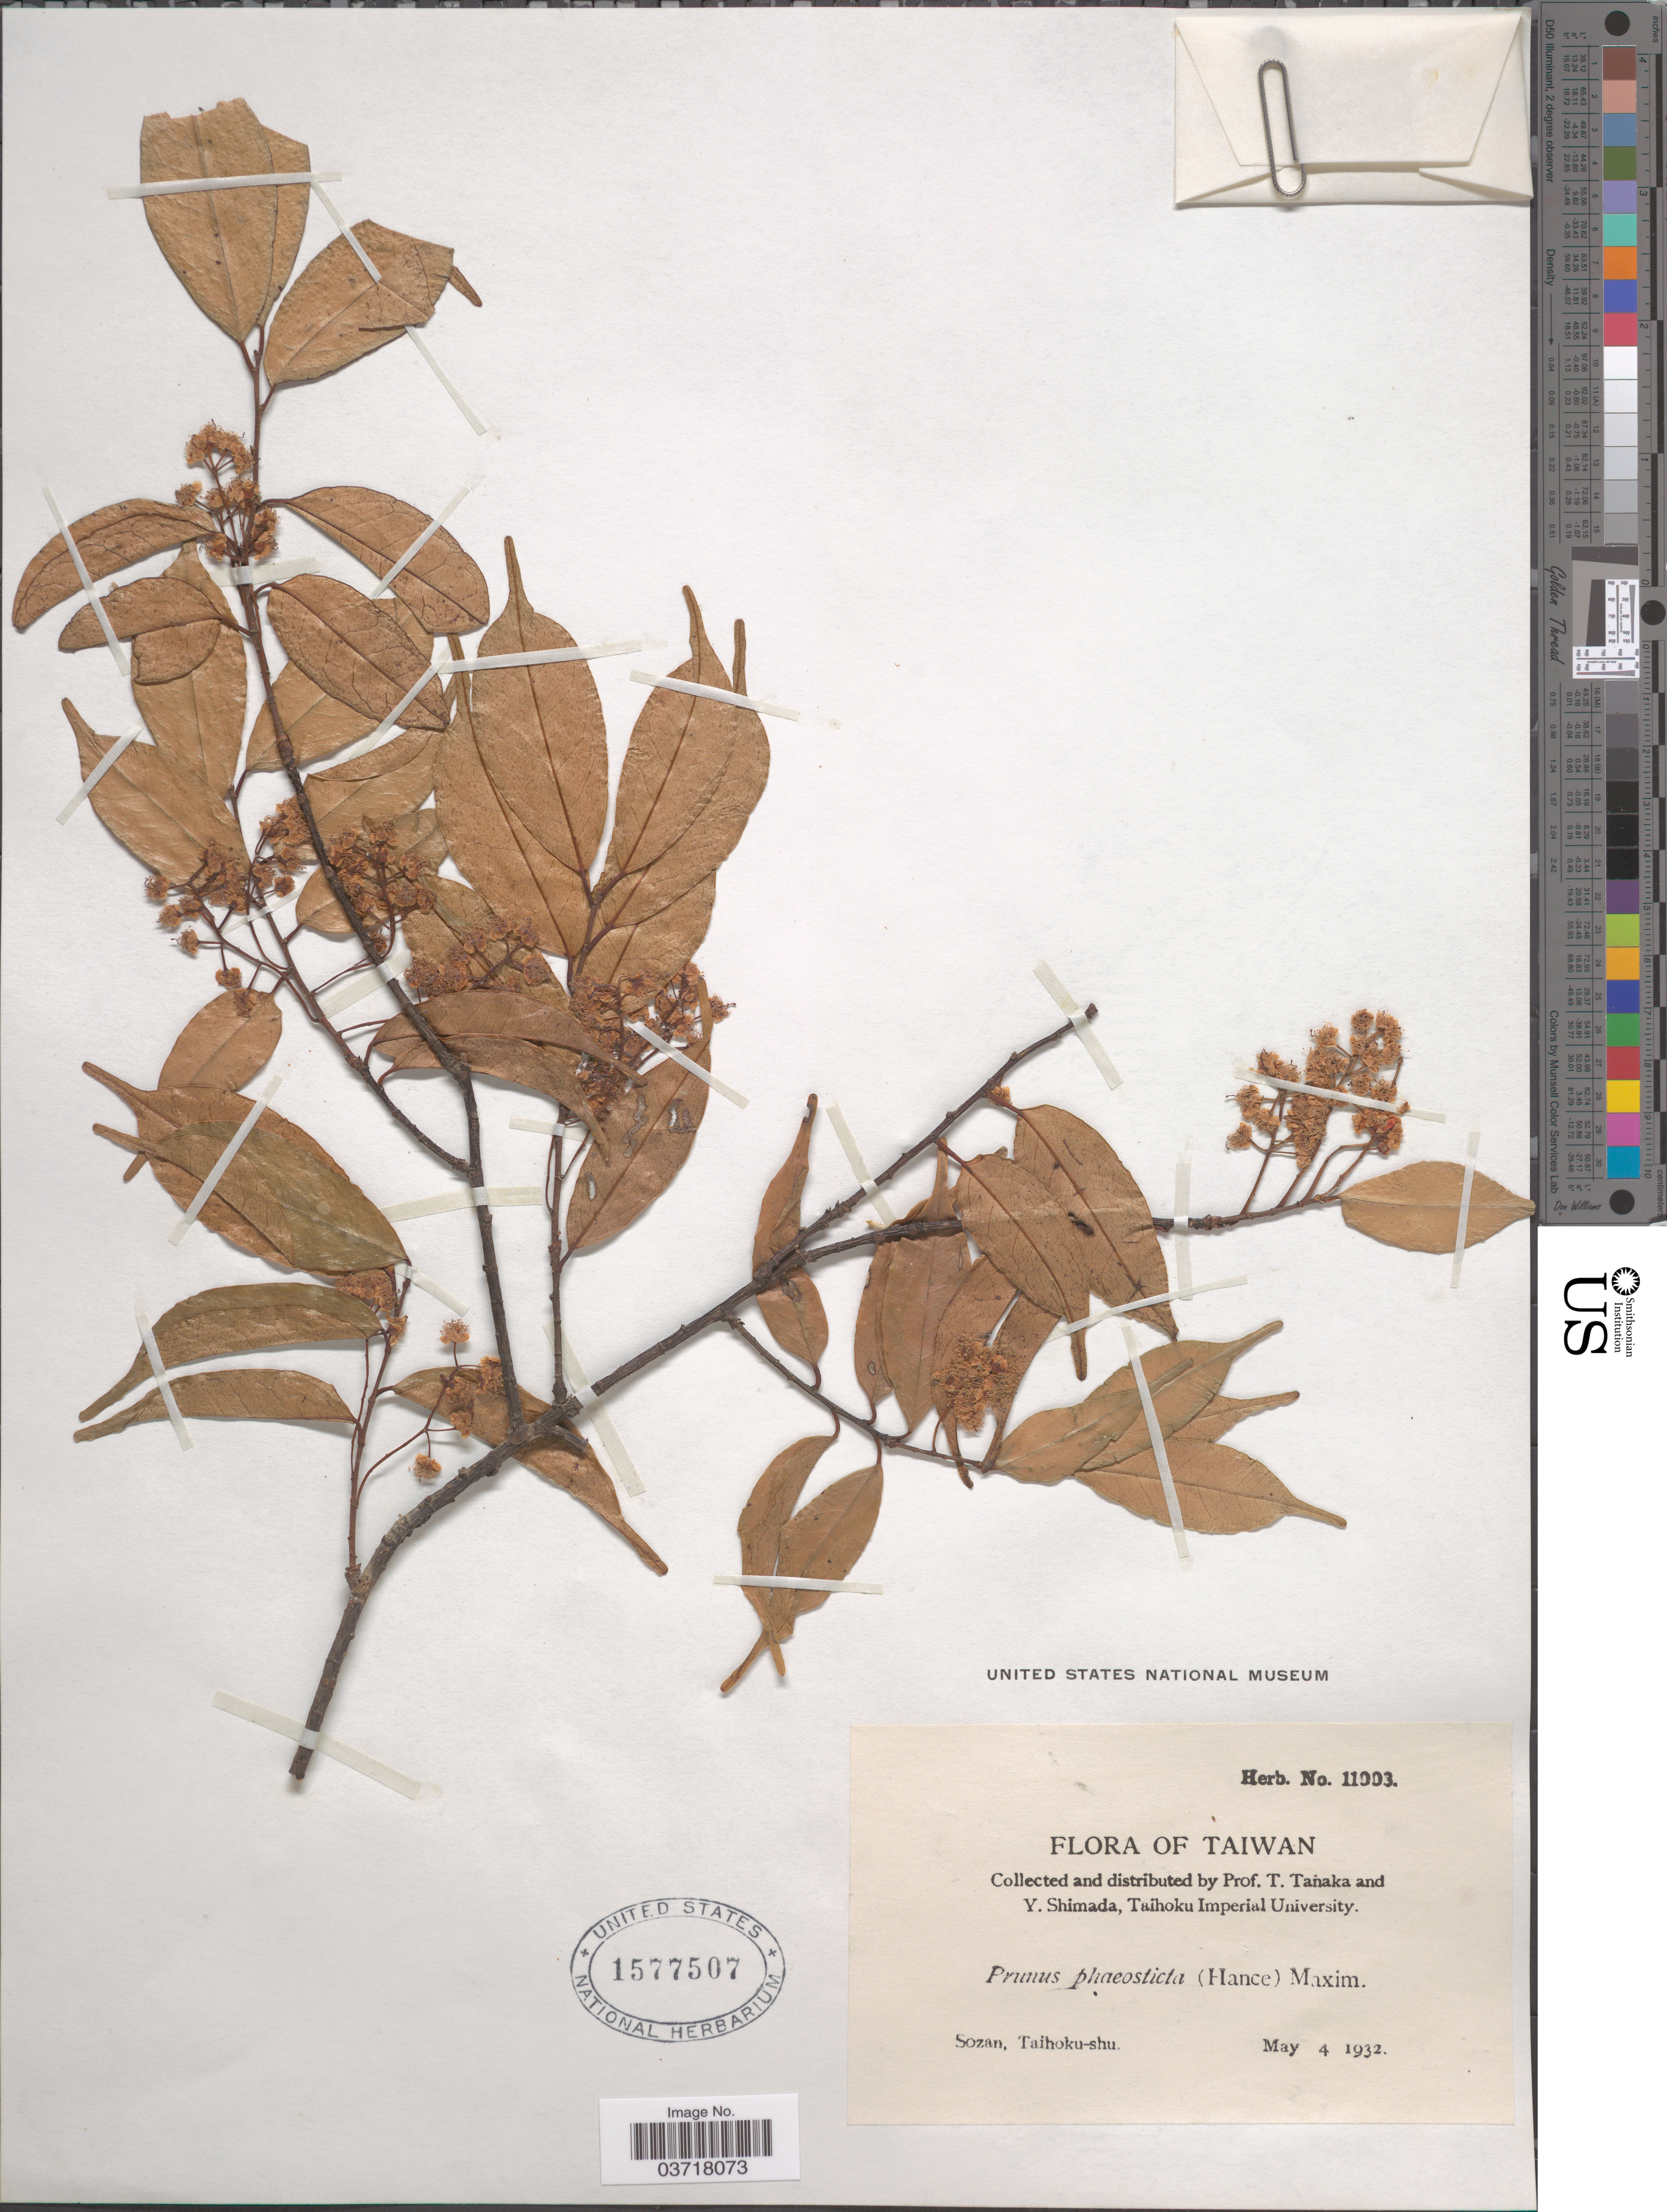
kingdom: Plantae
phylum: Tracheophyta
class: Magnoliopsida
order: Rosales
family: Rosaceae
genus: Prunus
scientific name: Prunus phaeosticta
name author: (Hance) Maxim.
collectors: T. Tanaka & Y. Shimada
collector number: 11003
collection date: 1932-05-04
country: Taiwan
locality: Sozan, Taihoku-shu.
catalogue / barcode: US 1577507